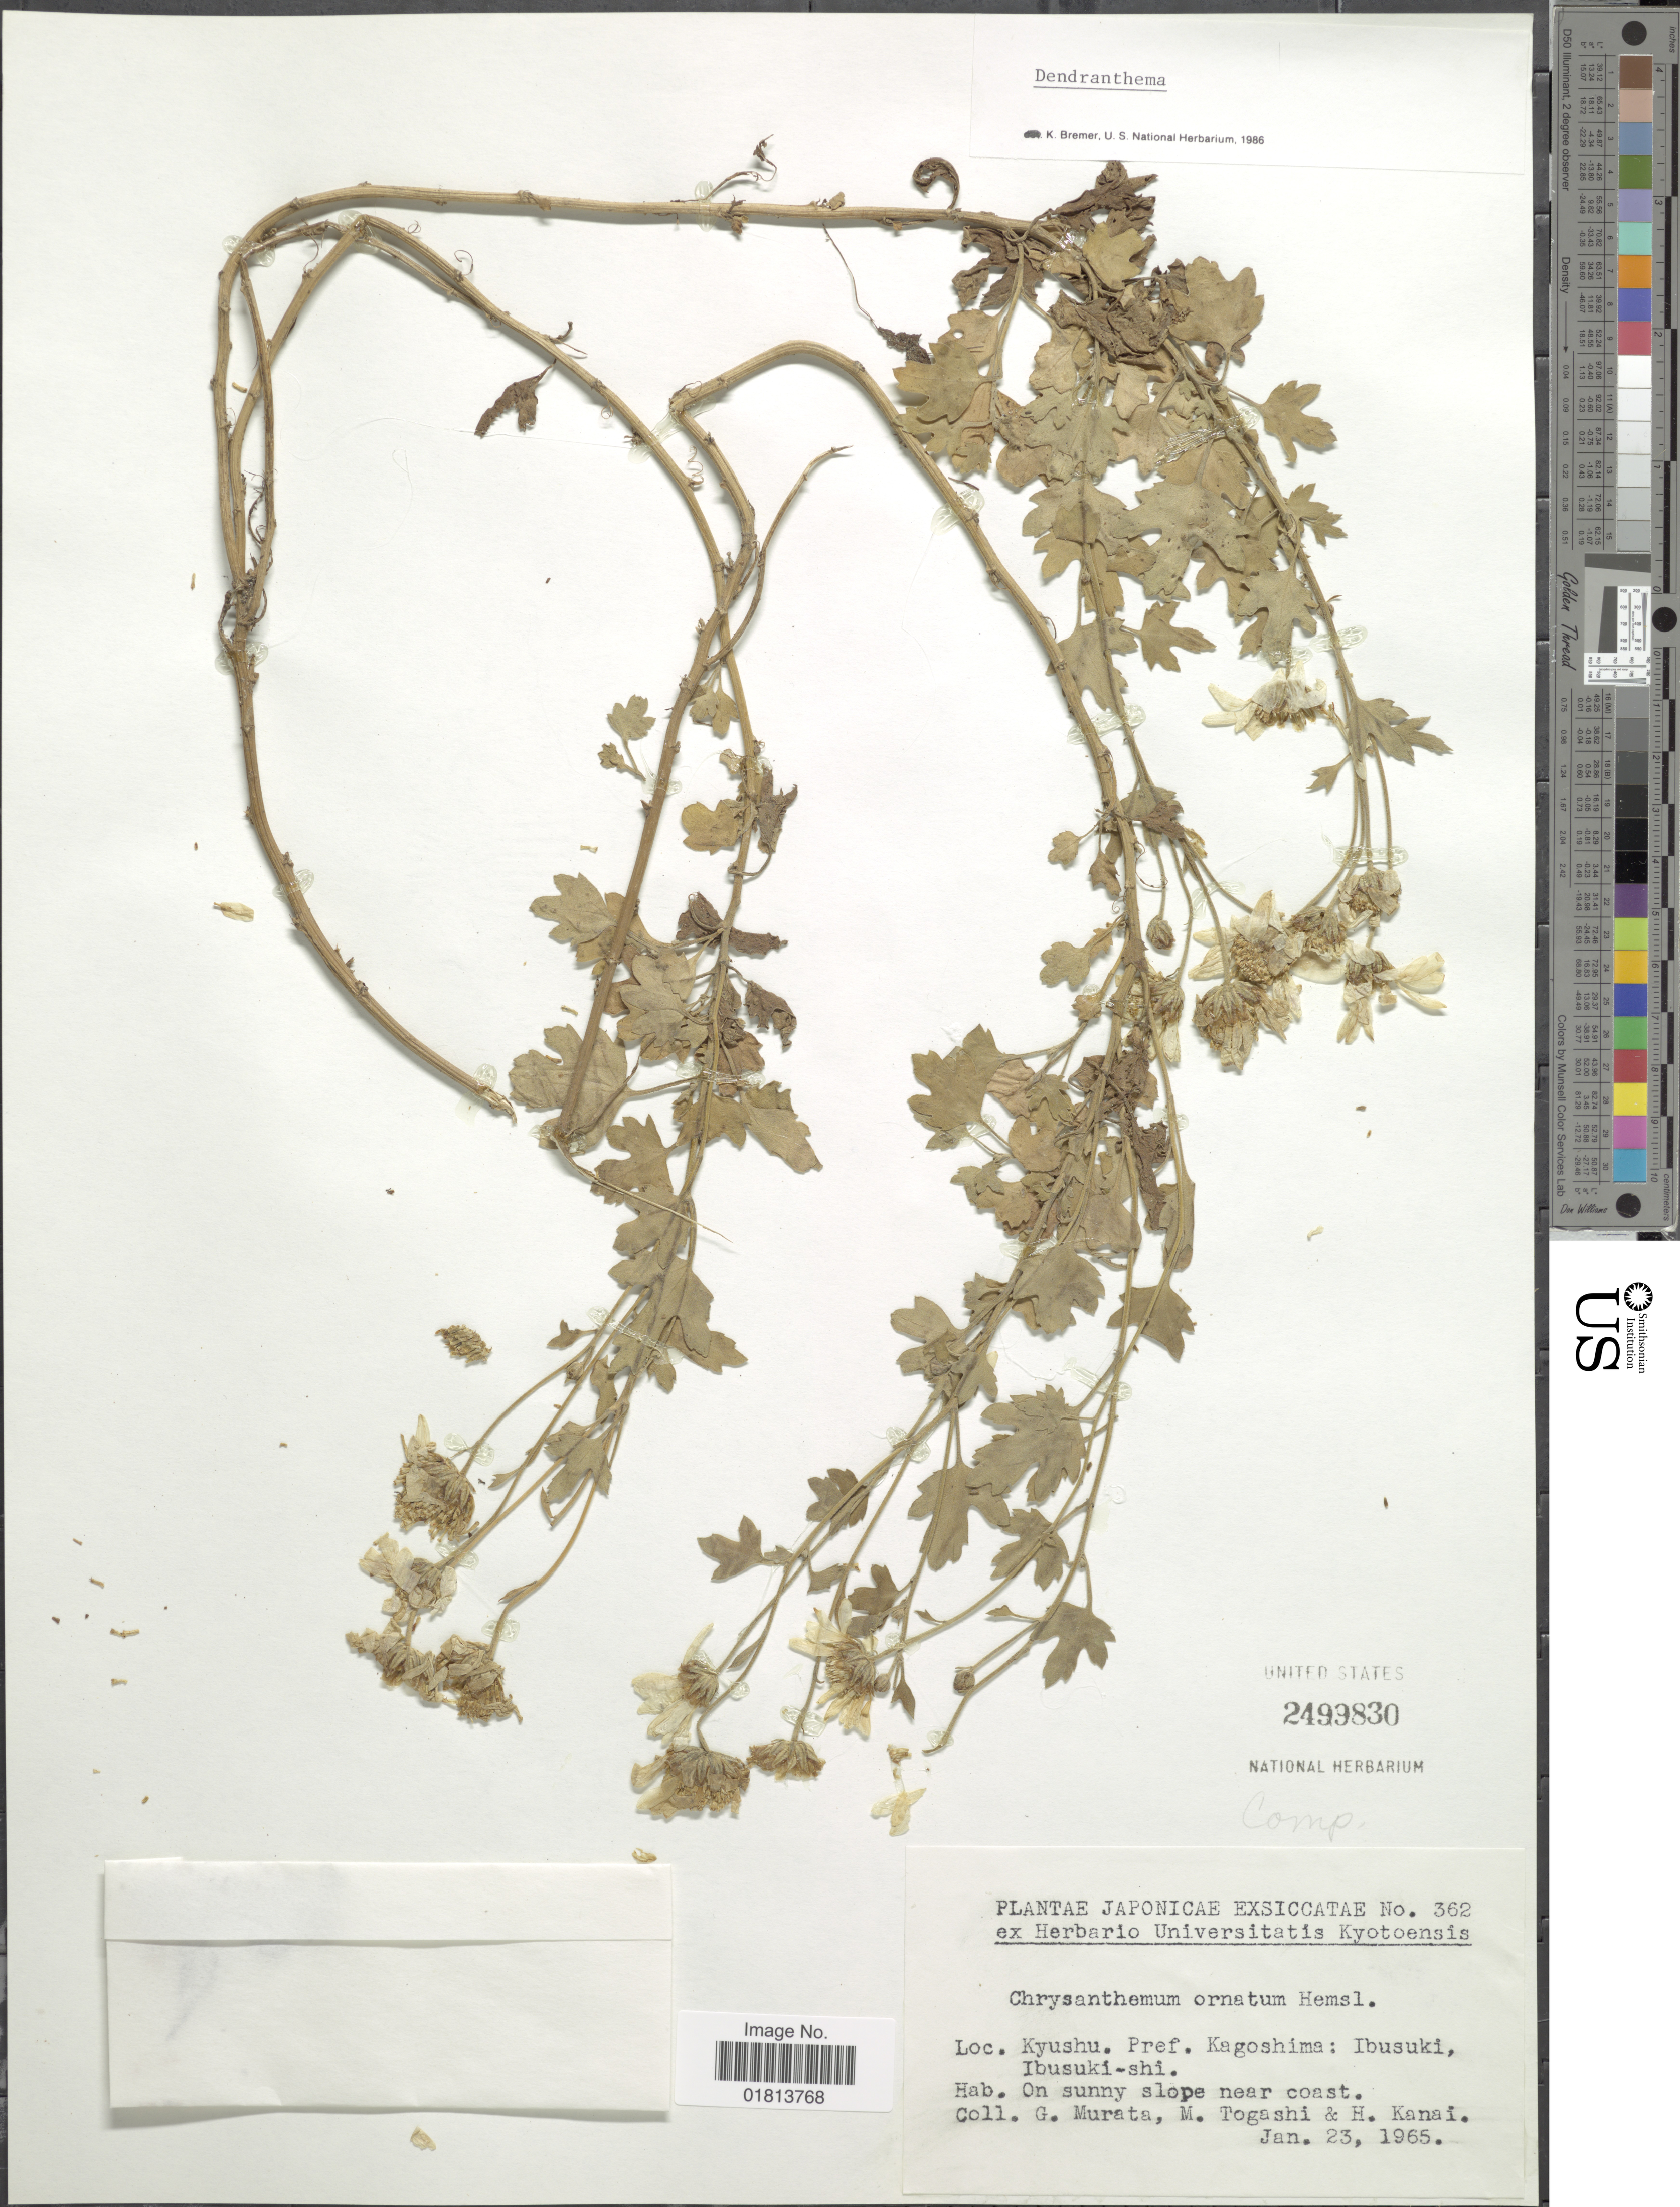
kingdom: Plantae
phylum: Tracheophyta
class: Magnoliopsida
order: Asterales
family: Asteraceae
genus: Dendranthema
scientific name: Dendranthema ornatum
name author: Hemsl.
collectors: G. Murata, M. Togashi & H. Kanai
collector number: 362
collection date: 1965-01-23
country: Japan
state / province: Kagosima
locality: Kyushu, Pref. Kagoshima: Ibusuki, Ibusuki-shi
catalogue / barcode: US 2499830